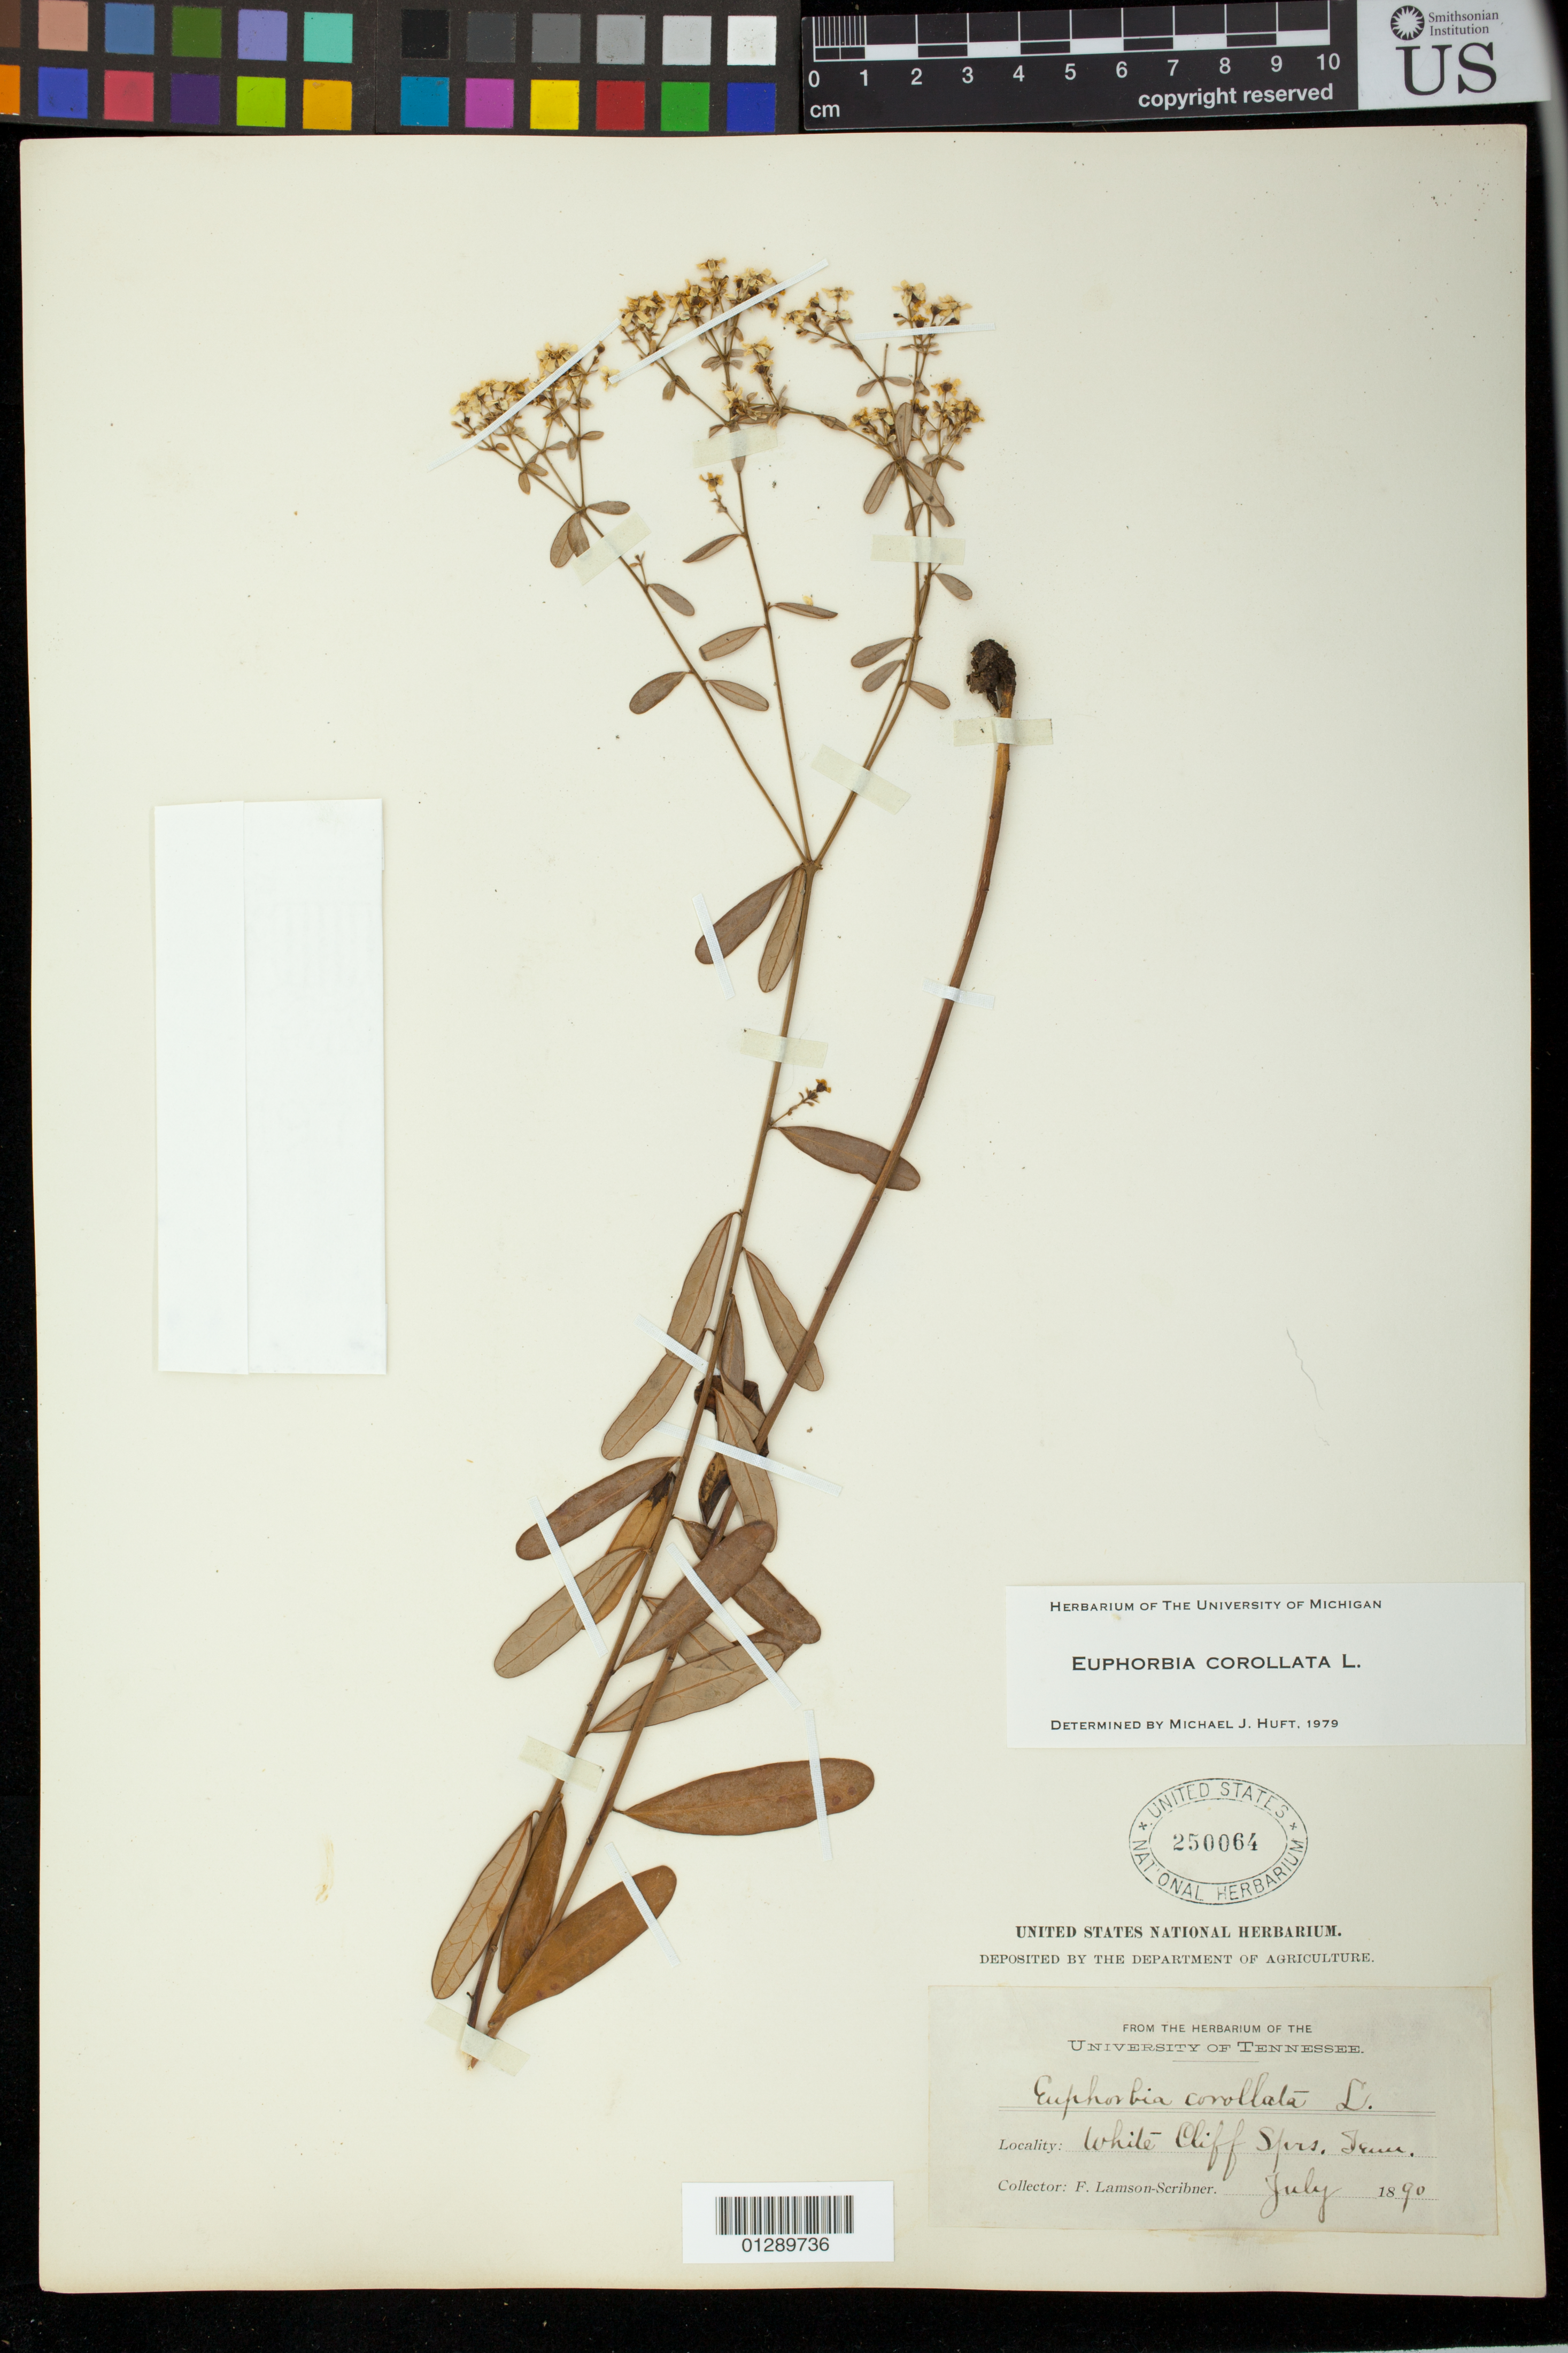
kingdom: Plantae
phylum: Tracheophyta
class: Magnoliopsida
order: Malpighiales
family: Euphorbiaceae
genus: Euphorbia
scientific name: Euphorbia corollata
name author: L.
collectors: F. Lamson-Scribner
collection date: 1890-07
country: United States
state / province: Tennessee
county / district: McMinn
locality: White-Cliff Springs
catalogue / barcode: US 250064